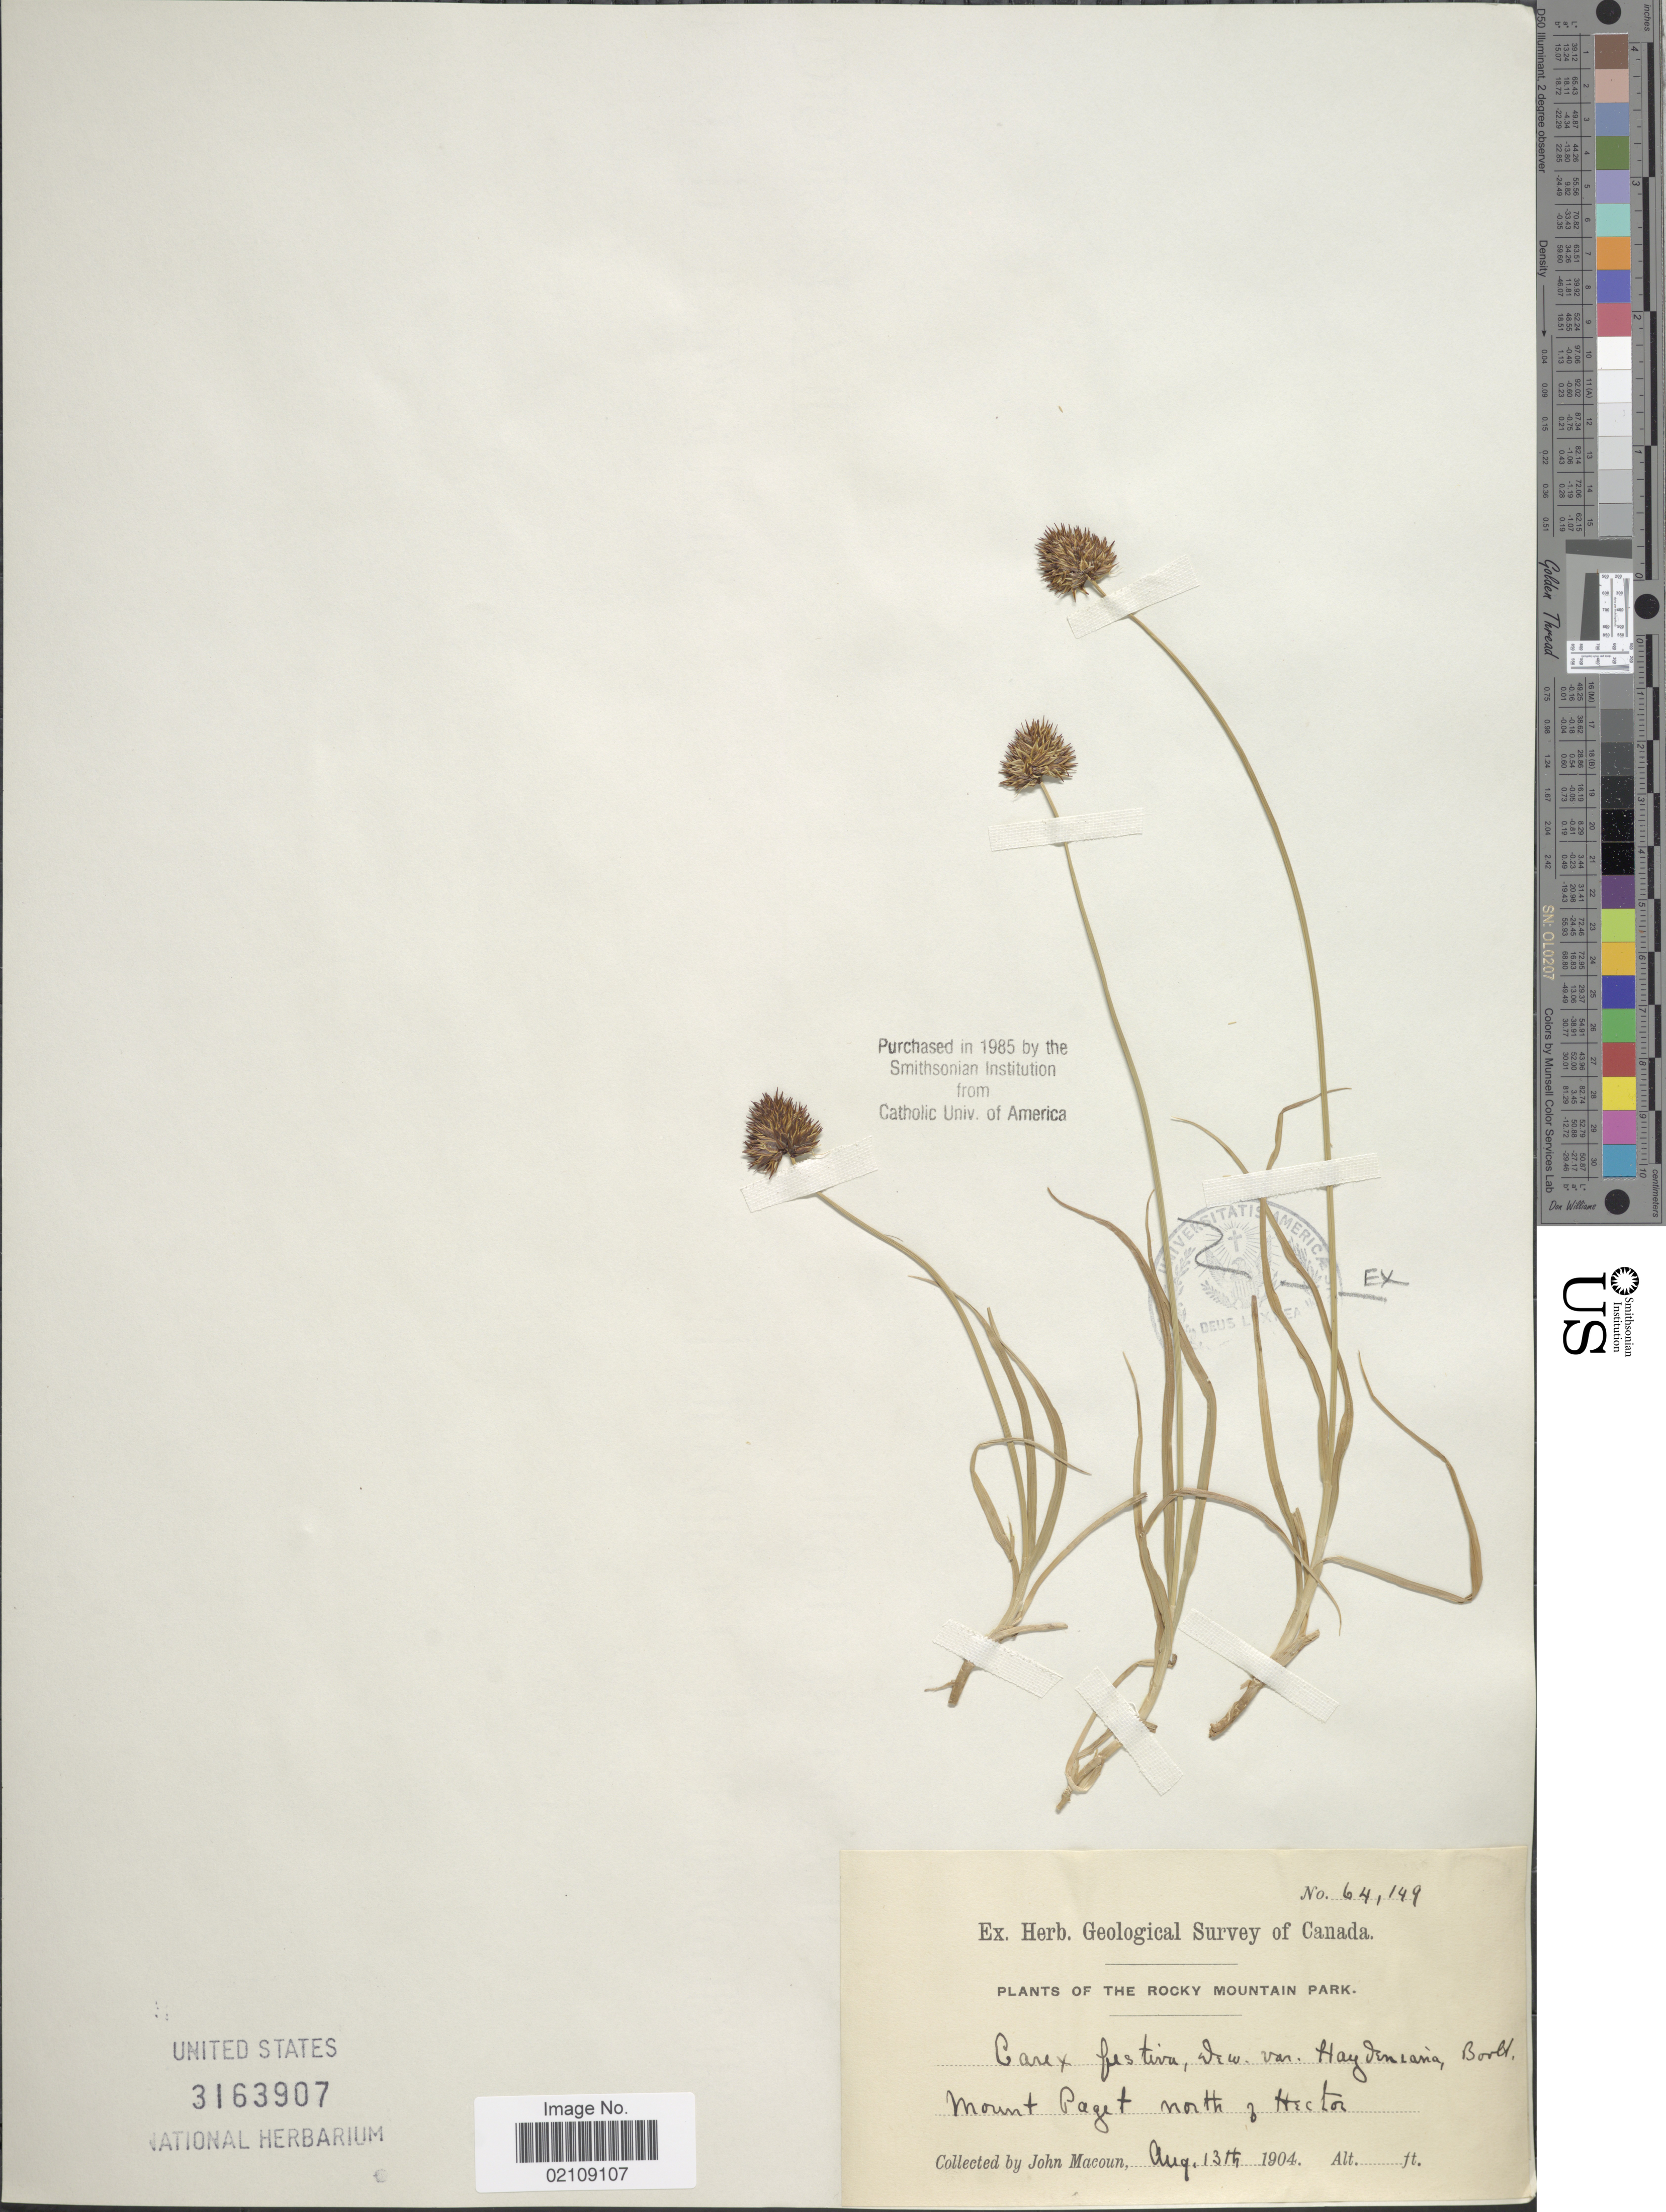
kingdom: Plantae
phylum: Tracheophyta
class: Liliopsida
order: Poales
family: Cyperaceae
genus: Carex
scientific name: Carex haydeniana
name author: Olney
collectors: J. Macoun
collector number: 64149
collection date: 1904-08-13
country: Canada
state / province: British Columbia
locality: Rocky Mountain Park. Mount Paget north of Hector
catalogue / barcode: US 3163907